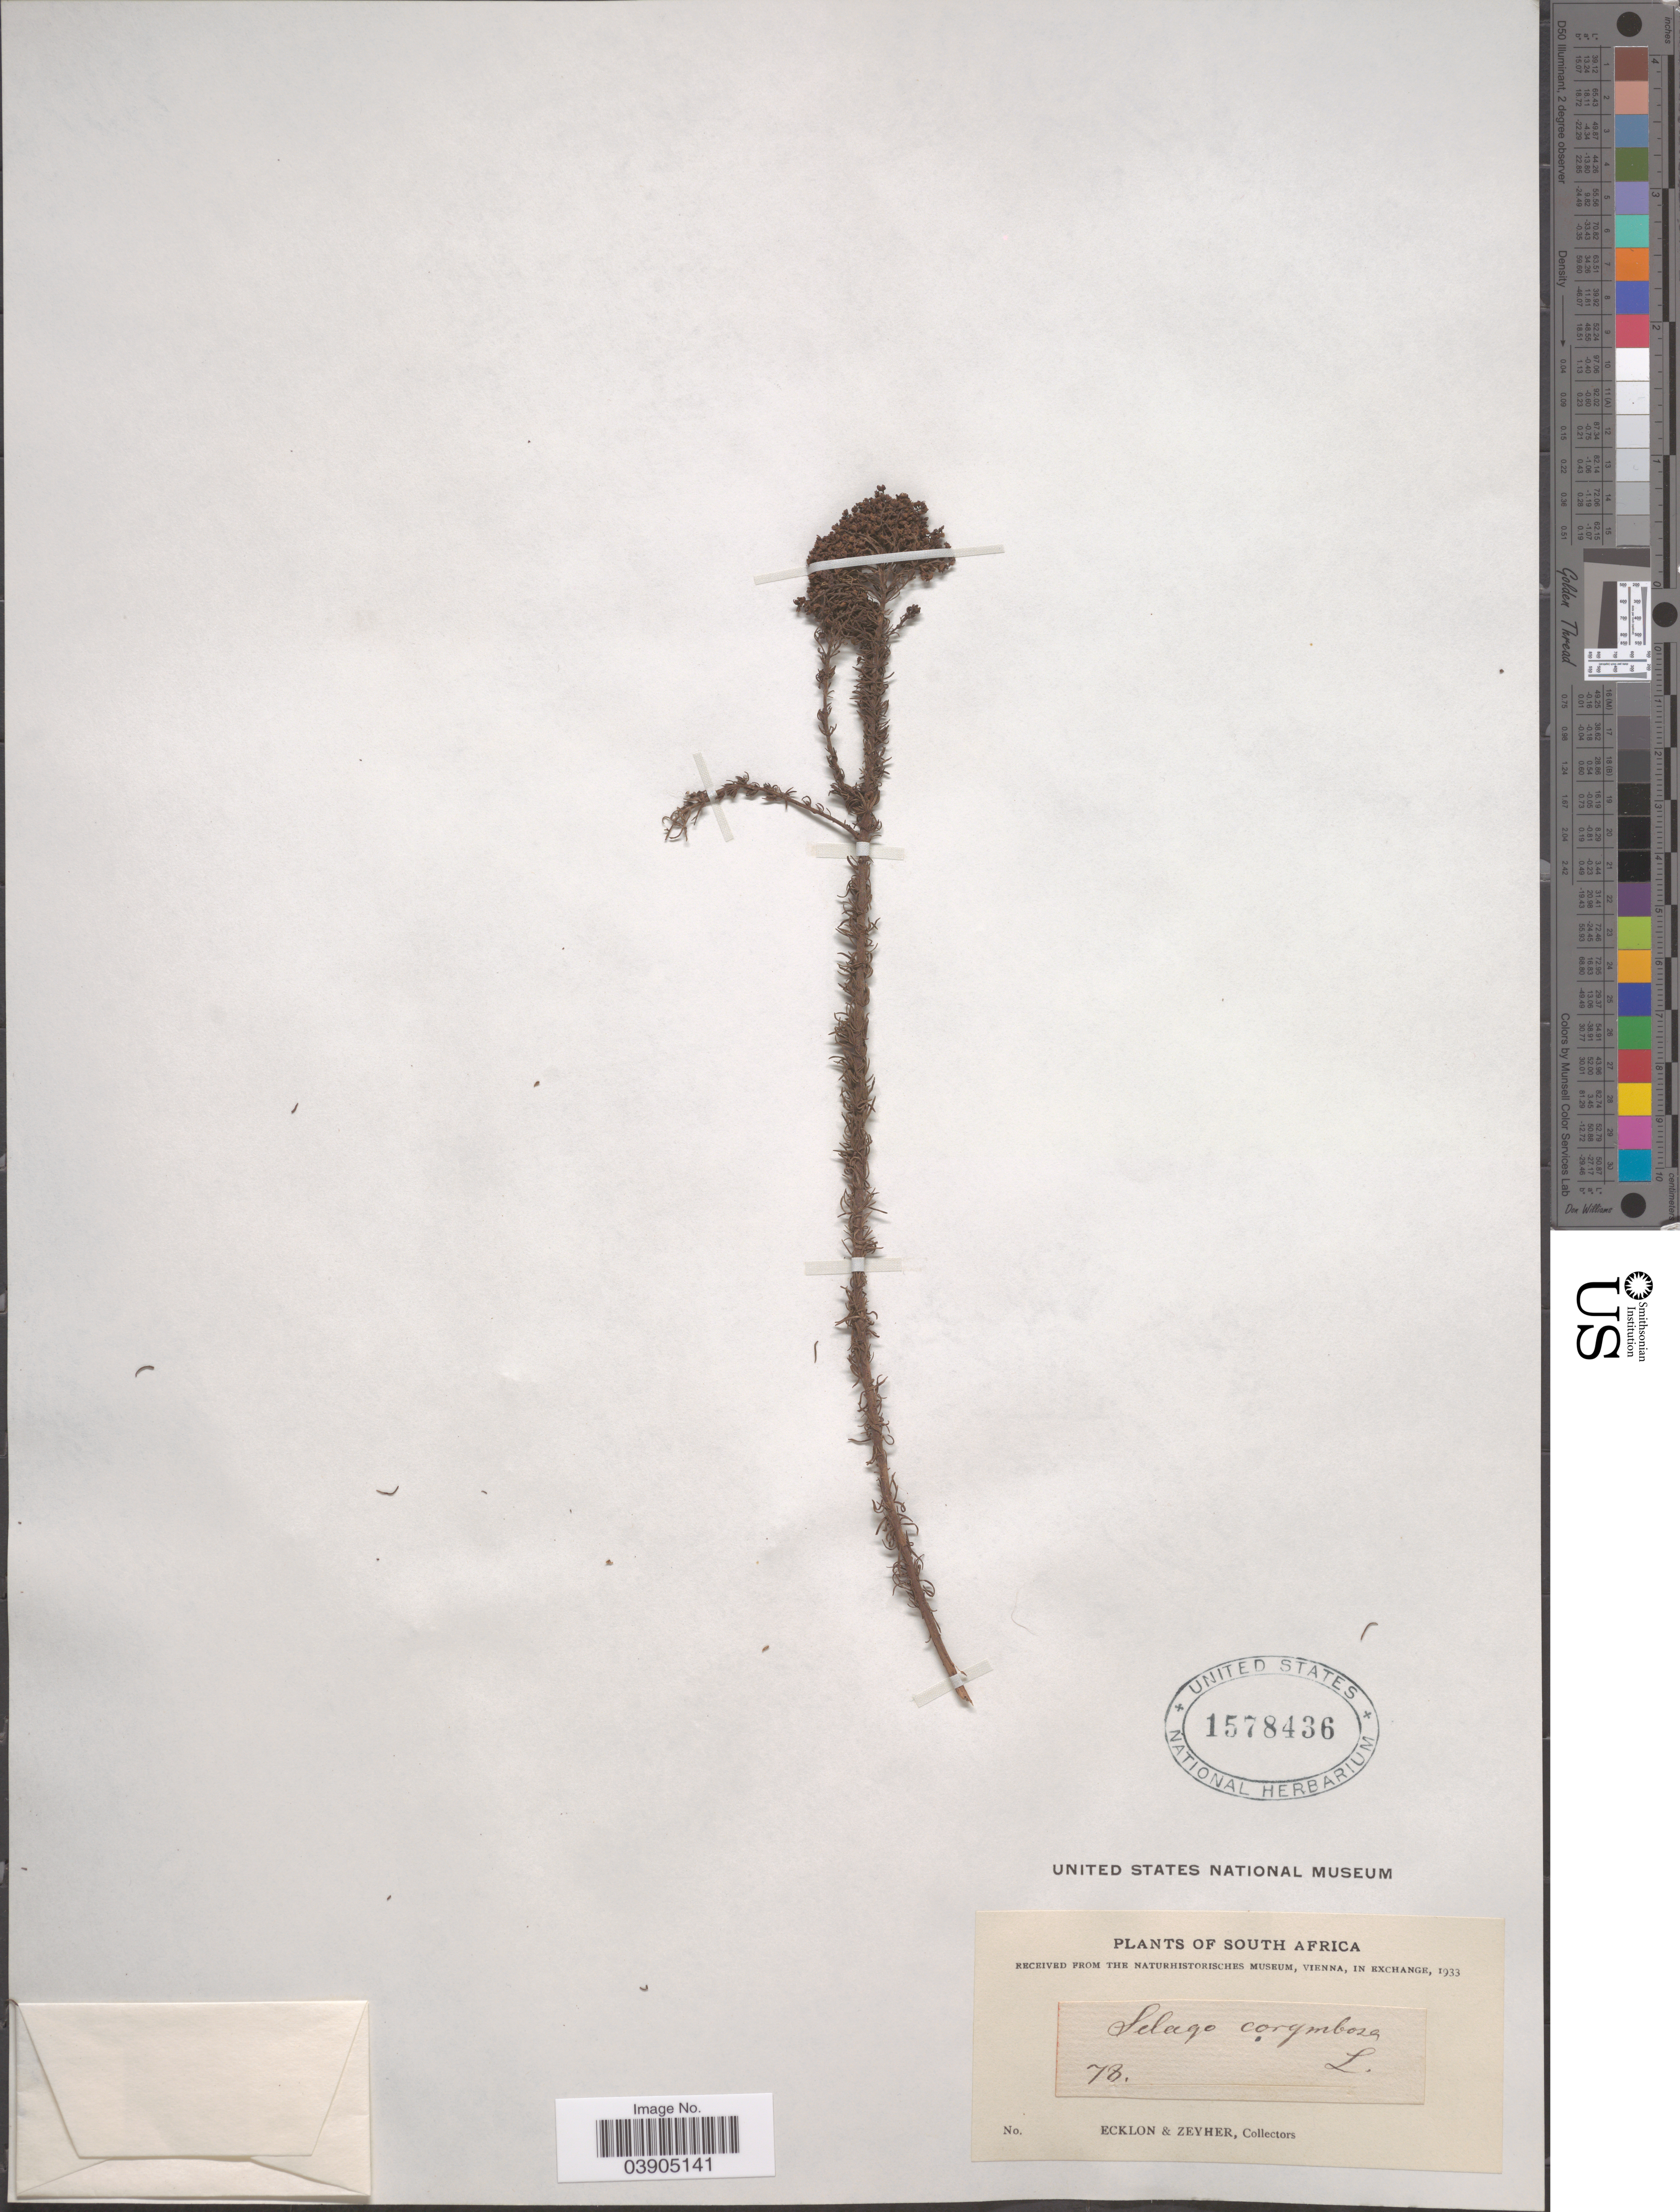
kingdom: Plantae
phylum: Tracheophyta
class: Magnoliopsida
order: Lamiales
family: Scrophulariaceae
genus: Selago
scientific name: Selago corymbosa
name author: L.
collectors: -. Ecklon & -. Zeyher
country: South Africa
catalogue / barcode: US 1578436